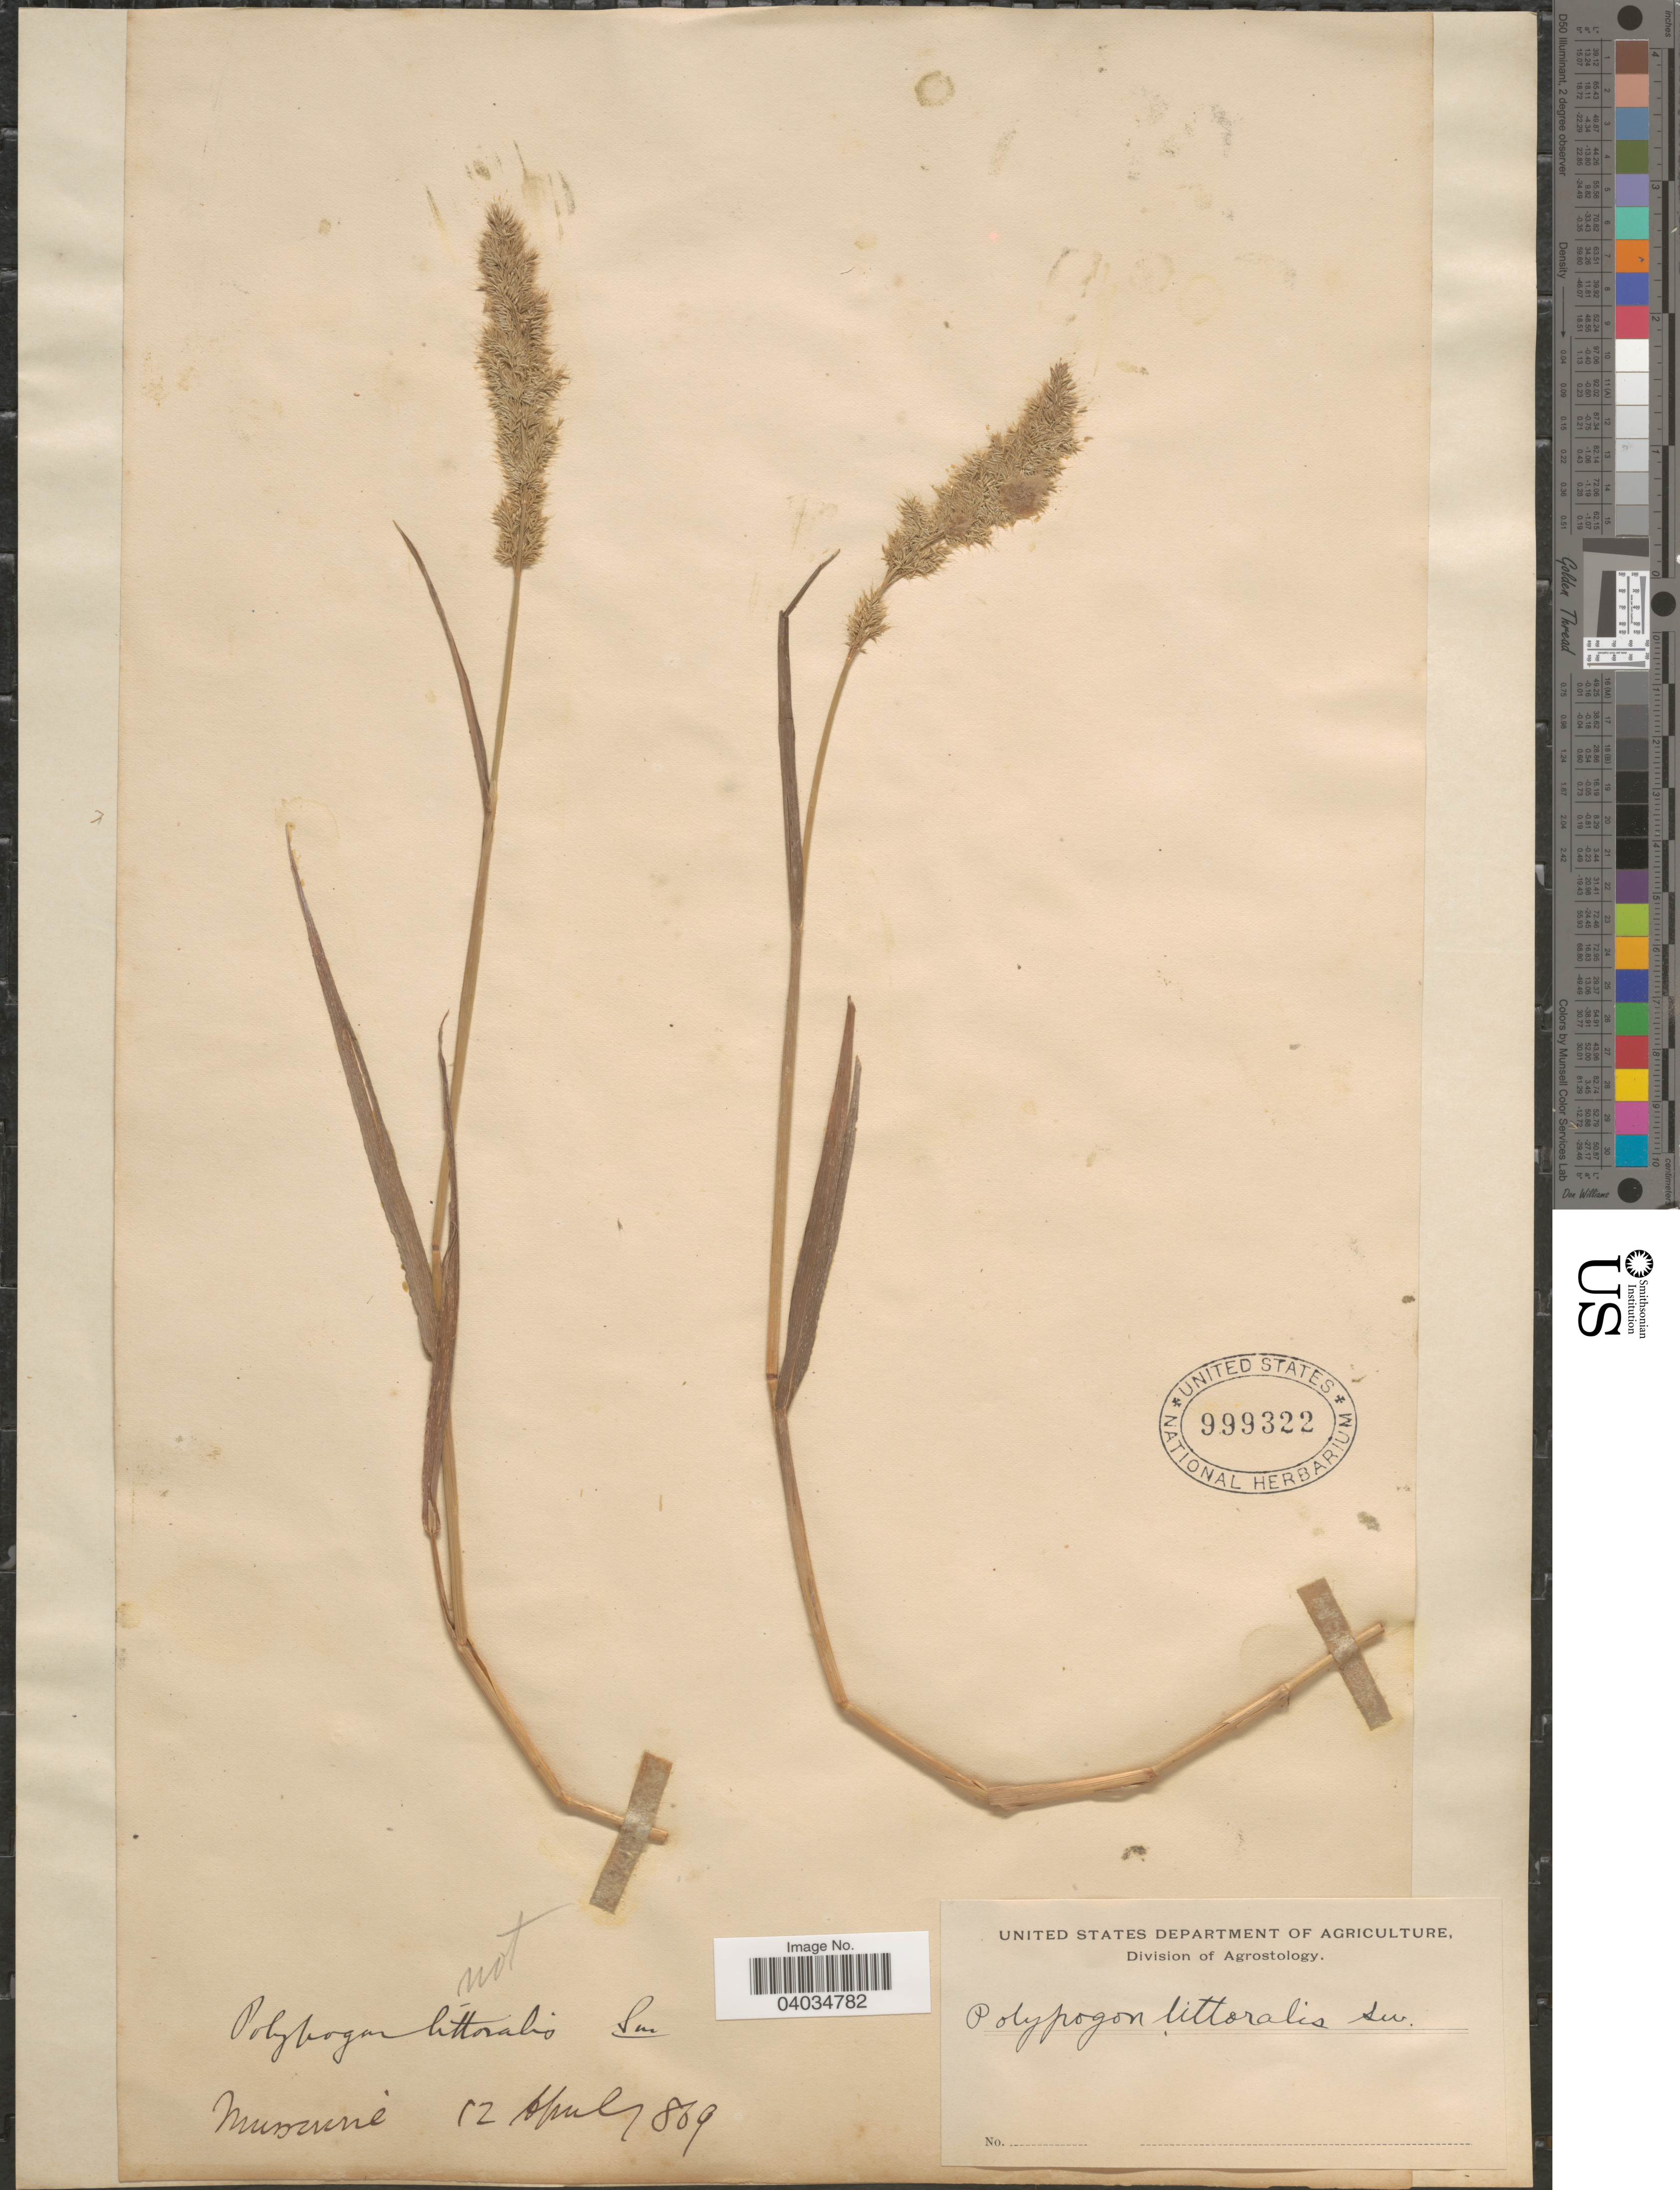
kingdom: Plantae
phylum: Tracheophyta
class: Liliopsida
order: Poales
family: Poaceae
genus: Polypogon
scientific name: Polypogon sp.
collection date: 1869-04-12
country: India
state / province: Uttarakhand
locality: Mussourie.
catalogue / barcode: US 999322